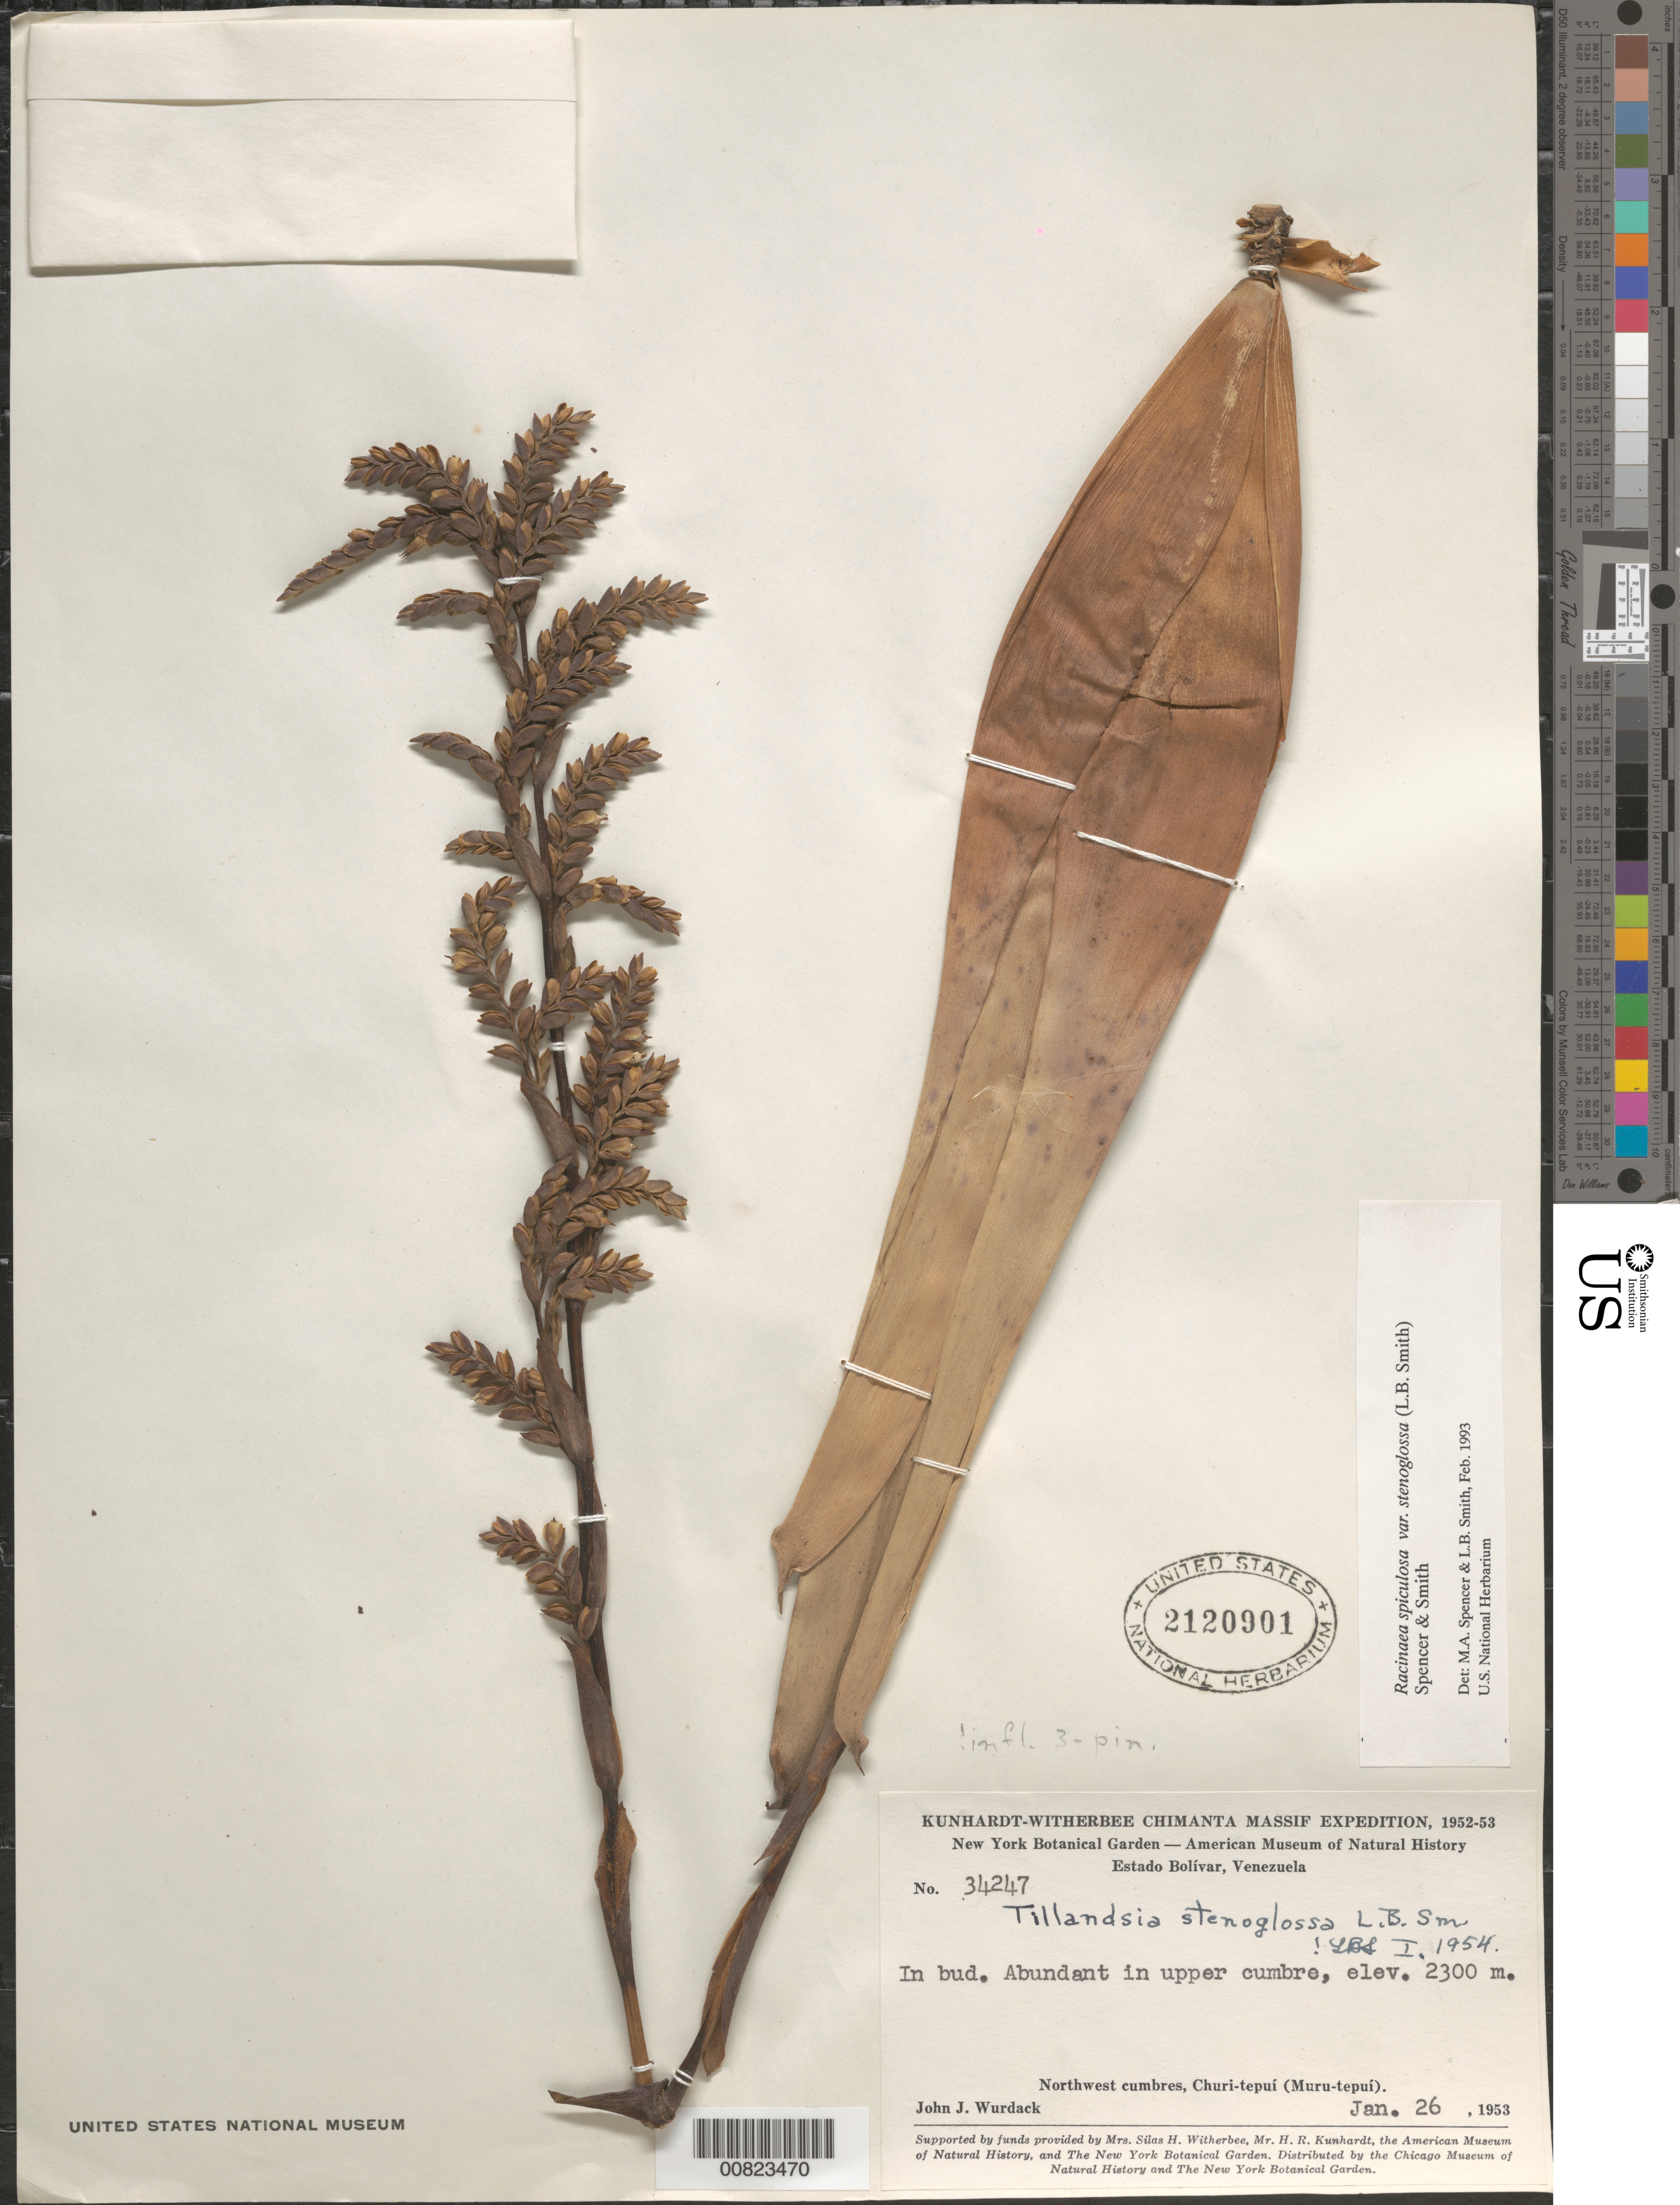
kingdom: Plantae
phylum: Tracheophyta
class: Liliopsida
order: Poales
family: Bromeliaceae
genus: Racinaea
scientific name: Racinaea spiculosa var. stenoglossa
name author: (L.B. Sm.) M.A. Spencer & L.B. Sm.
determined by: Spencer, M. A.; Smith, L. B.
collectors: J. J. Wurdack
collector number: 34247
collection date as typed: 26-Jan-53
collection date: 1953-01-26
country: Venezuela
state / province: Bolívar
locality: Churi-tepuí (Muru-tepuí)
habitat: Upper cumbre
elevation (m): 2300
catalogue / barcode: US 2120901